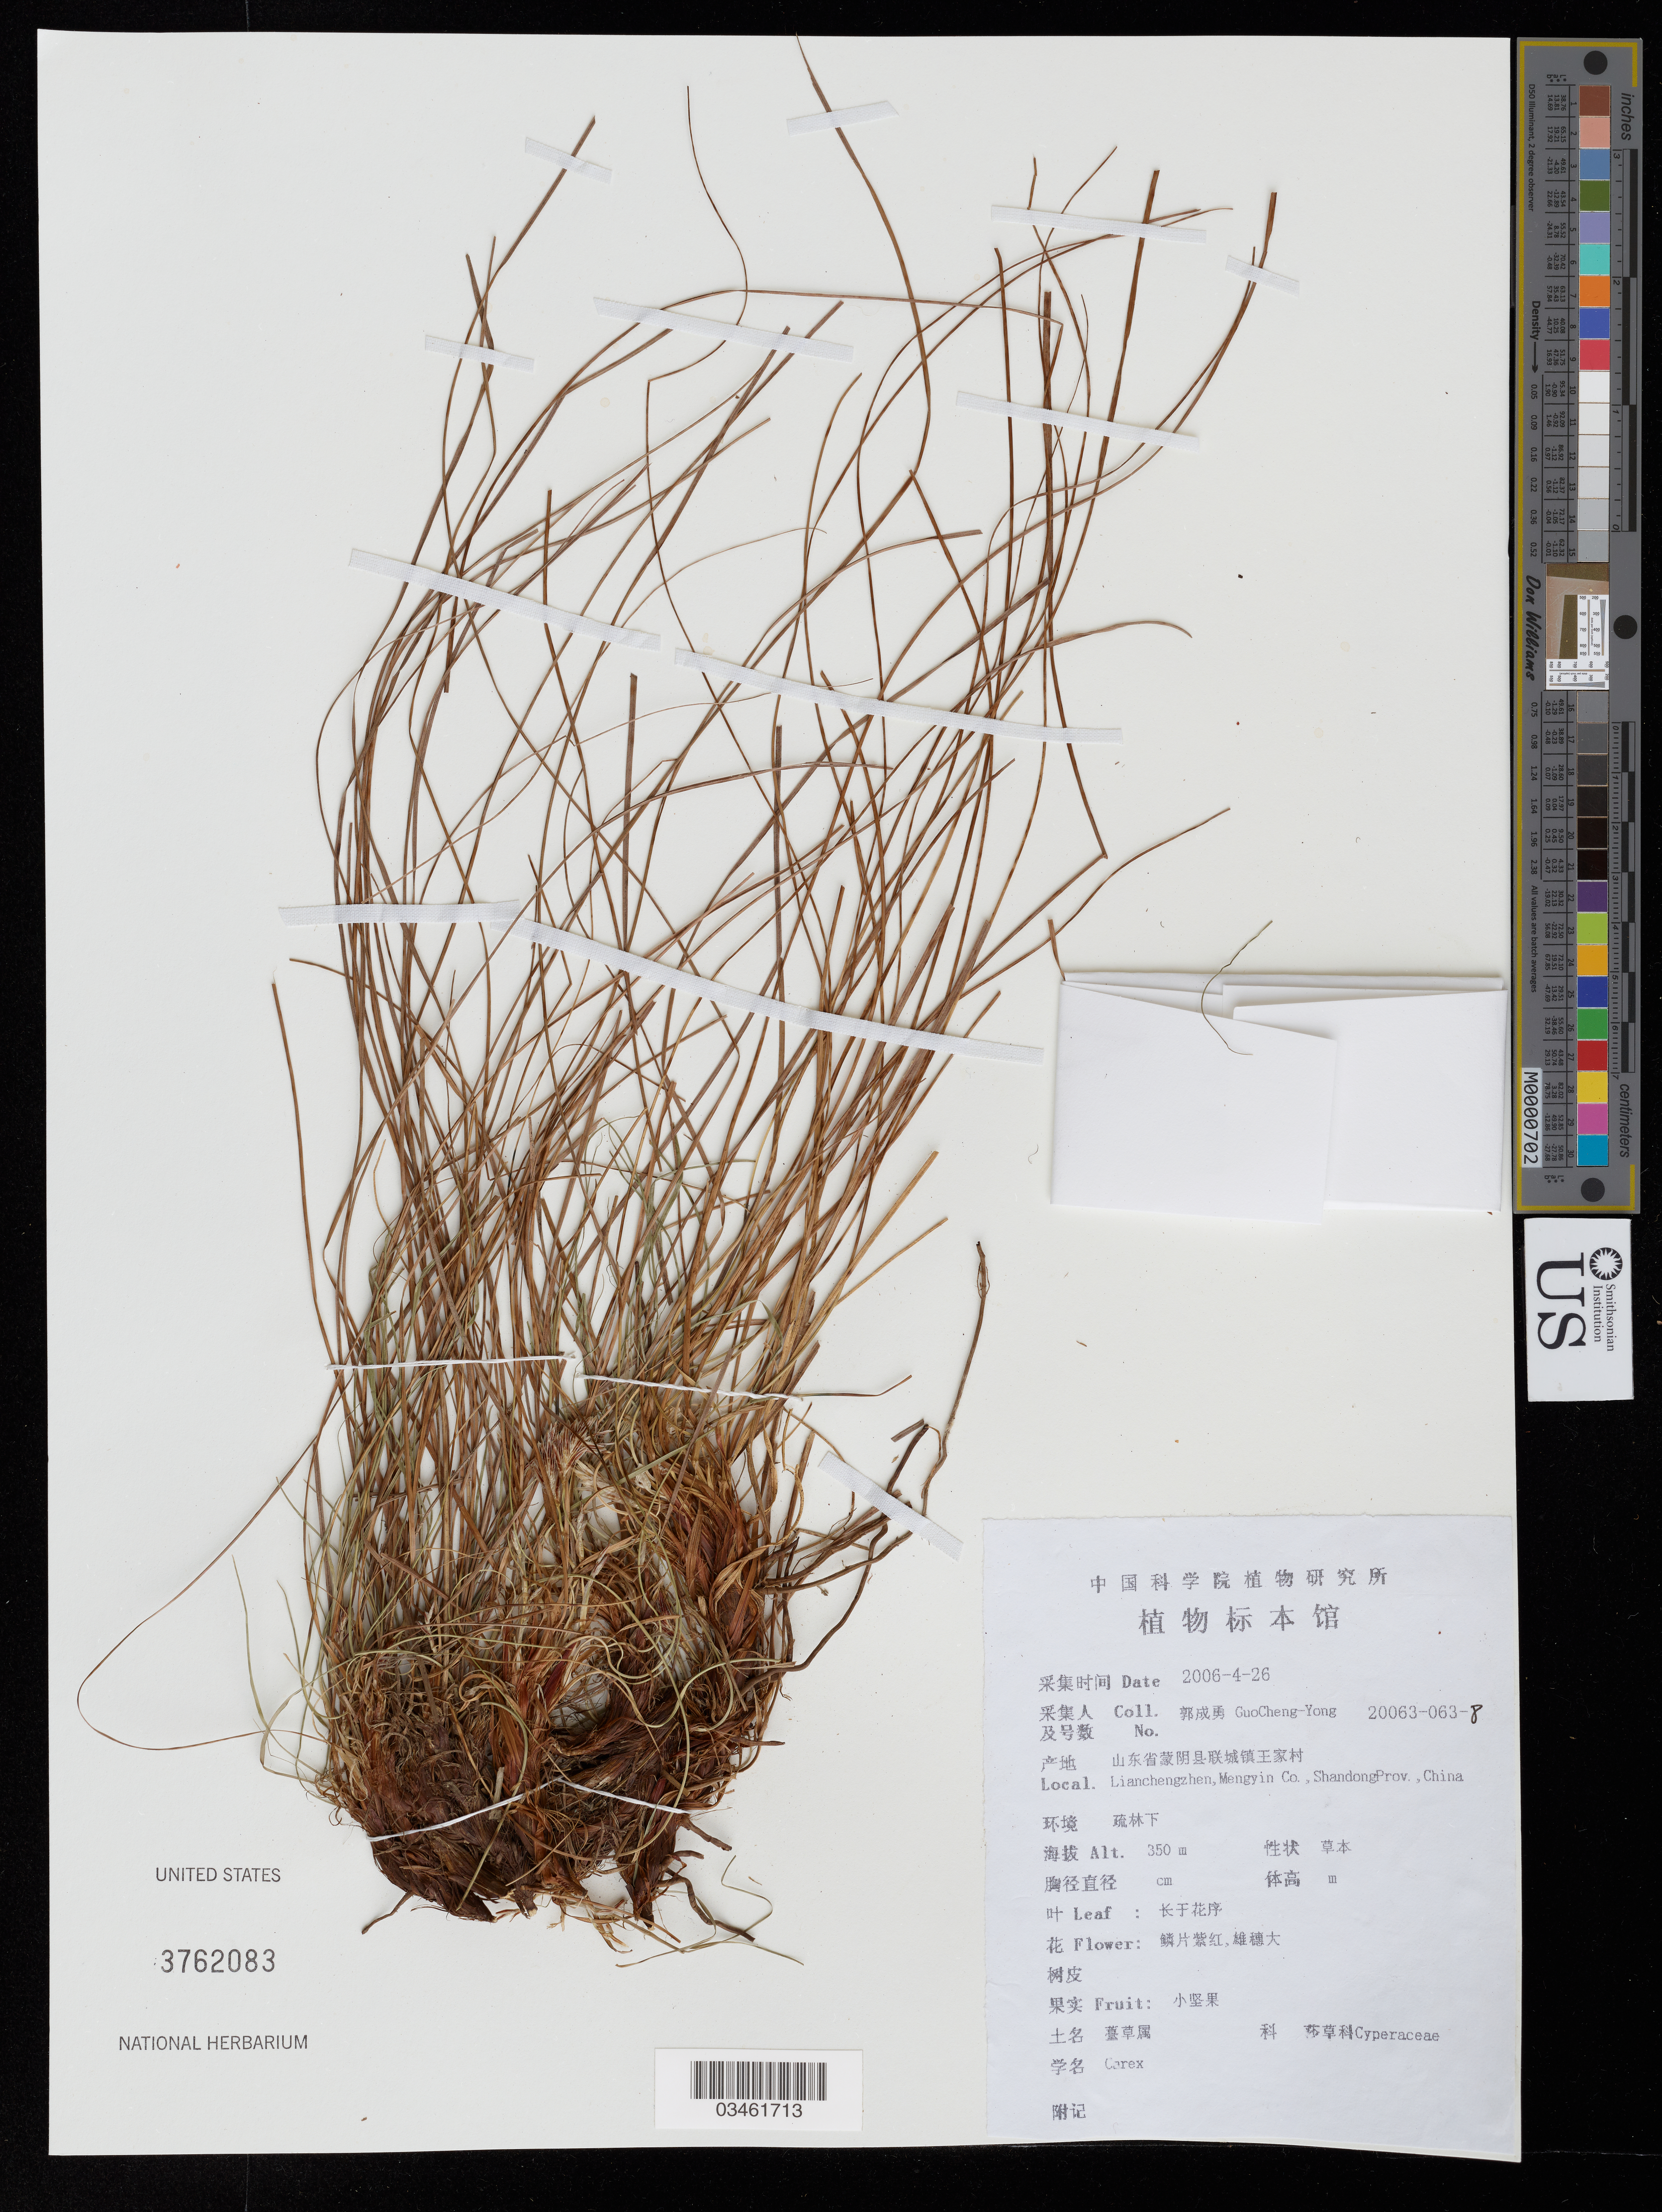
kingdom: Plantae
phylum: Tracheophyta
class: Liliopsida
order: Poales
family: Cyperaceae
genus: Carex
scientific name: Carex sp.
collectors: Guo cheng-yong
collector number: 20063-063-8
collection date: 2006-04-26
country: China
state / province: Shandong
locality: Lianchengzhen, Mengyin Co.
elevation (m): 350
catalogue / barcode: US 3762083